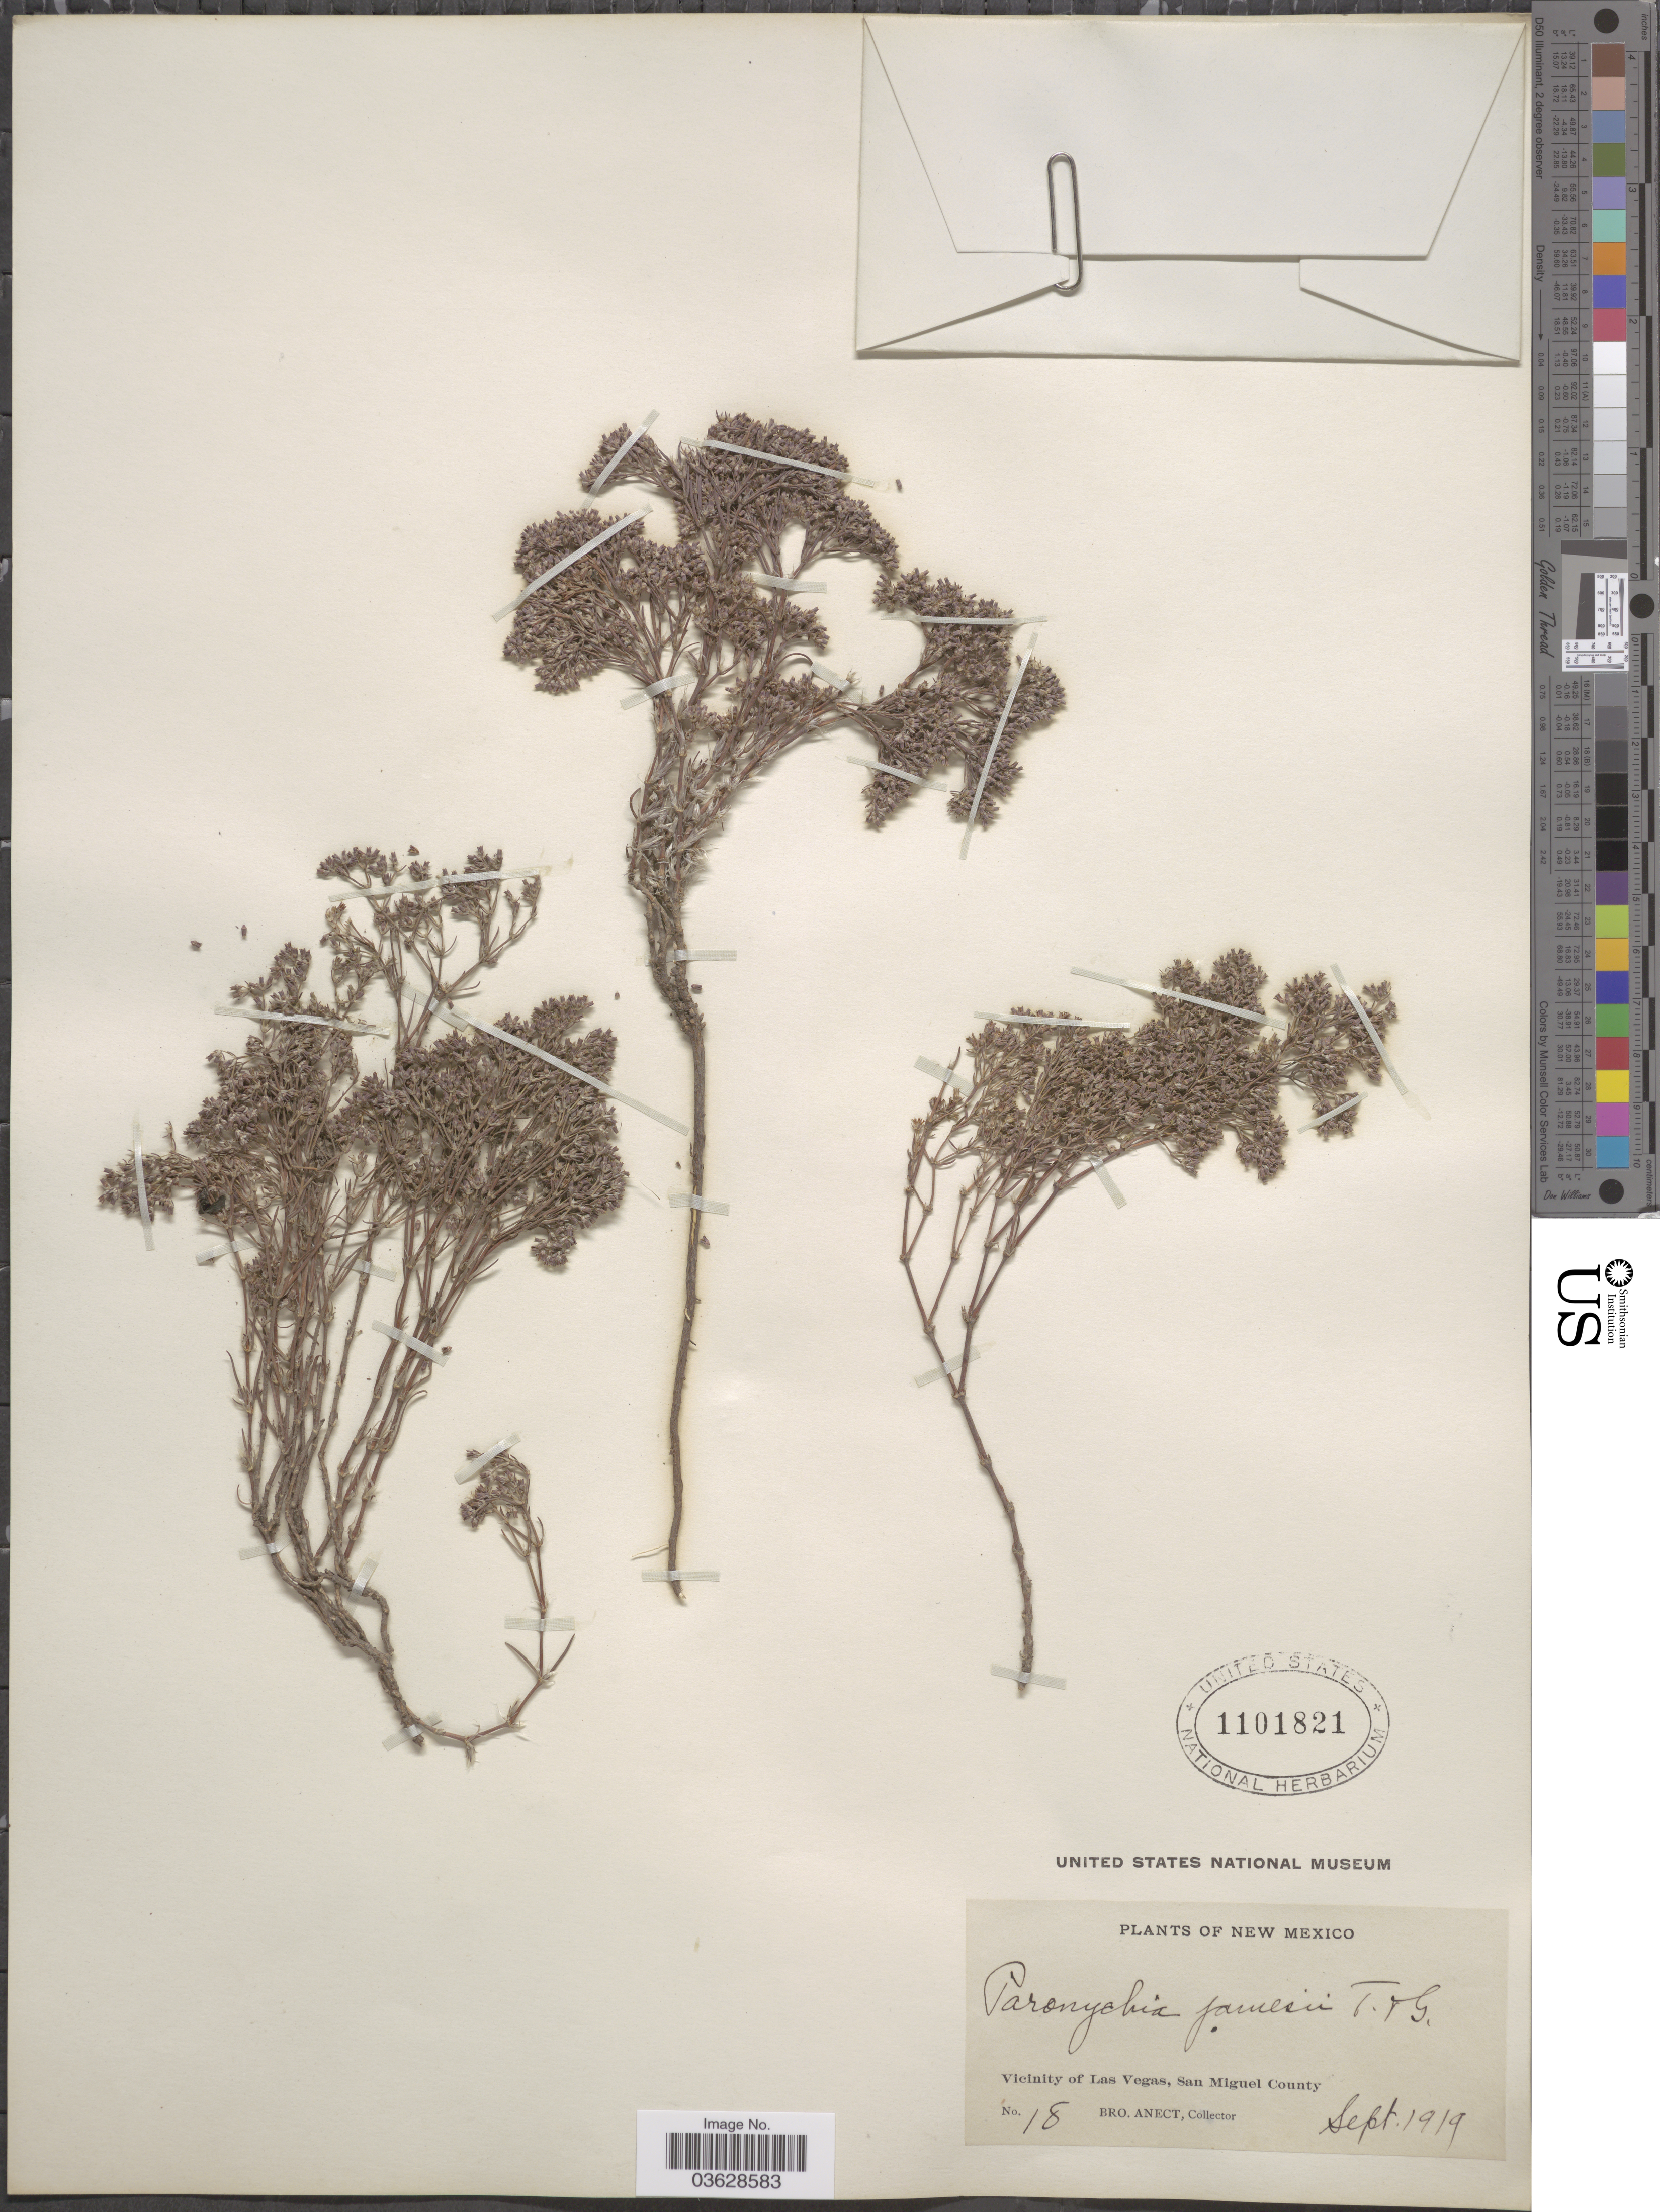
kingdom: Plantae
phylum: Tracheophyta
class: Magnoliopsida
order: Caryophyllales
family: Caryophyllaceae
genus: Paronychia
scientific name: Paronychia jamesii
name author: Torr. & A. Gray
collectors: B. Anect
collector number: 18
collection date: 1919-09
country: United States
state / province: New Mexico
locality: Vicinity of Las Vegas, San Miguel County.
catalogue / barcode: US 1101821